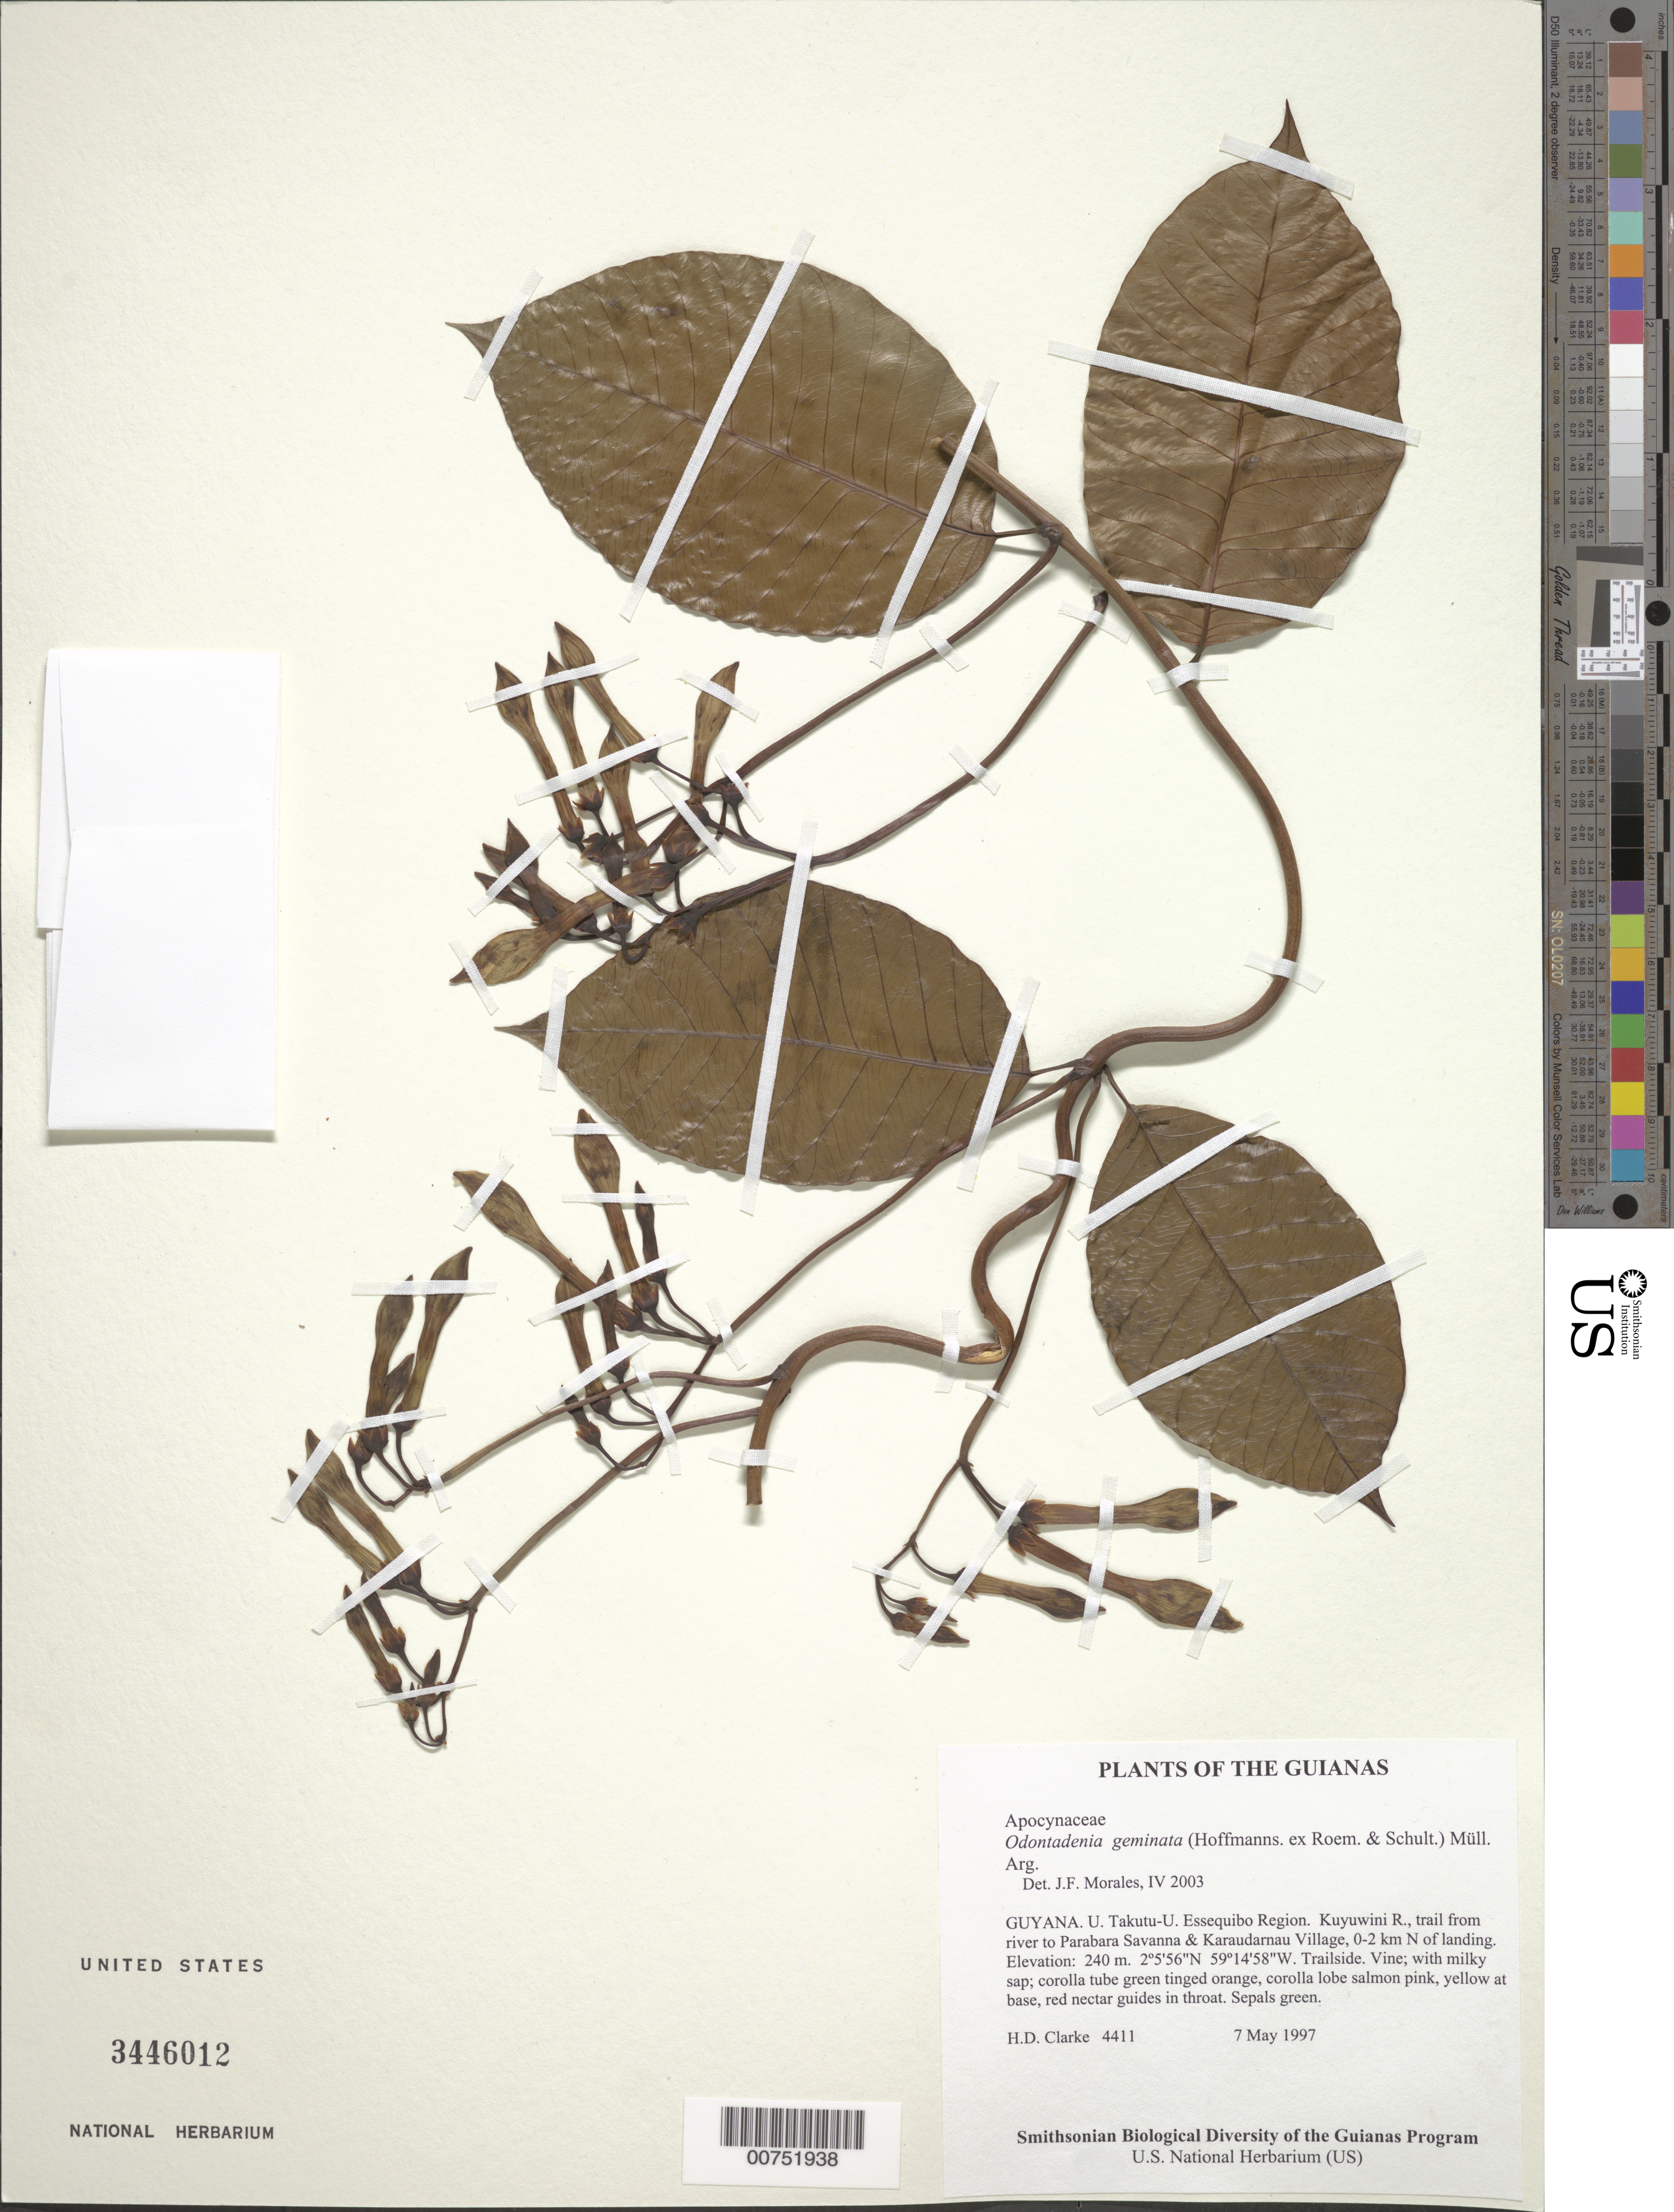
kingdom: Plantae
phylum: Tracheophyta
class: Magnoliopsida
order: Gentianales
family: Apocynaceae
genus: Odontadenia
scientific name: Odontadenia geminata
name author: (Hoffmanns. ex Roem. & Schult.) Müll. Arg.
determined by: Morales, J. F.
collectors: H. D. Clarke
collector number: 4411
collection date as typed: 7 May 1997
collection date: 1997-05-07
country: Guyana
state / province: U. Takutu-U. Essequibo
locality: Kuyuwini R., trail from river to Parabara Savanna & Karaudarnau Village, 0-2 km N of landing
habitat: Trailside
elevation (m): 240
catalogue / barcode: US 3446012